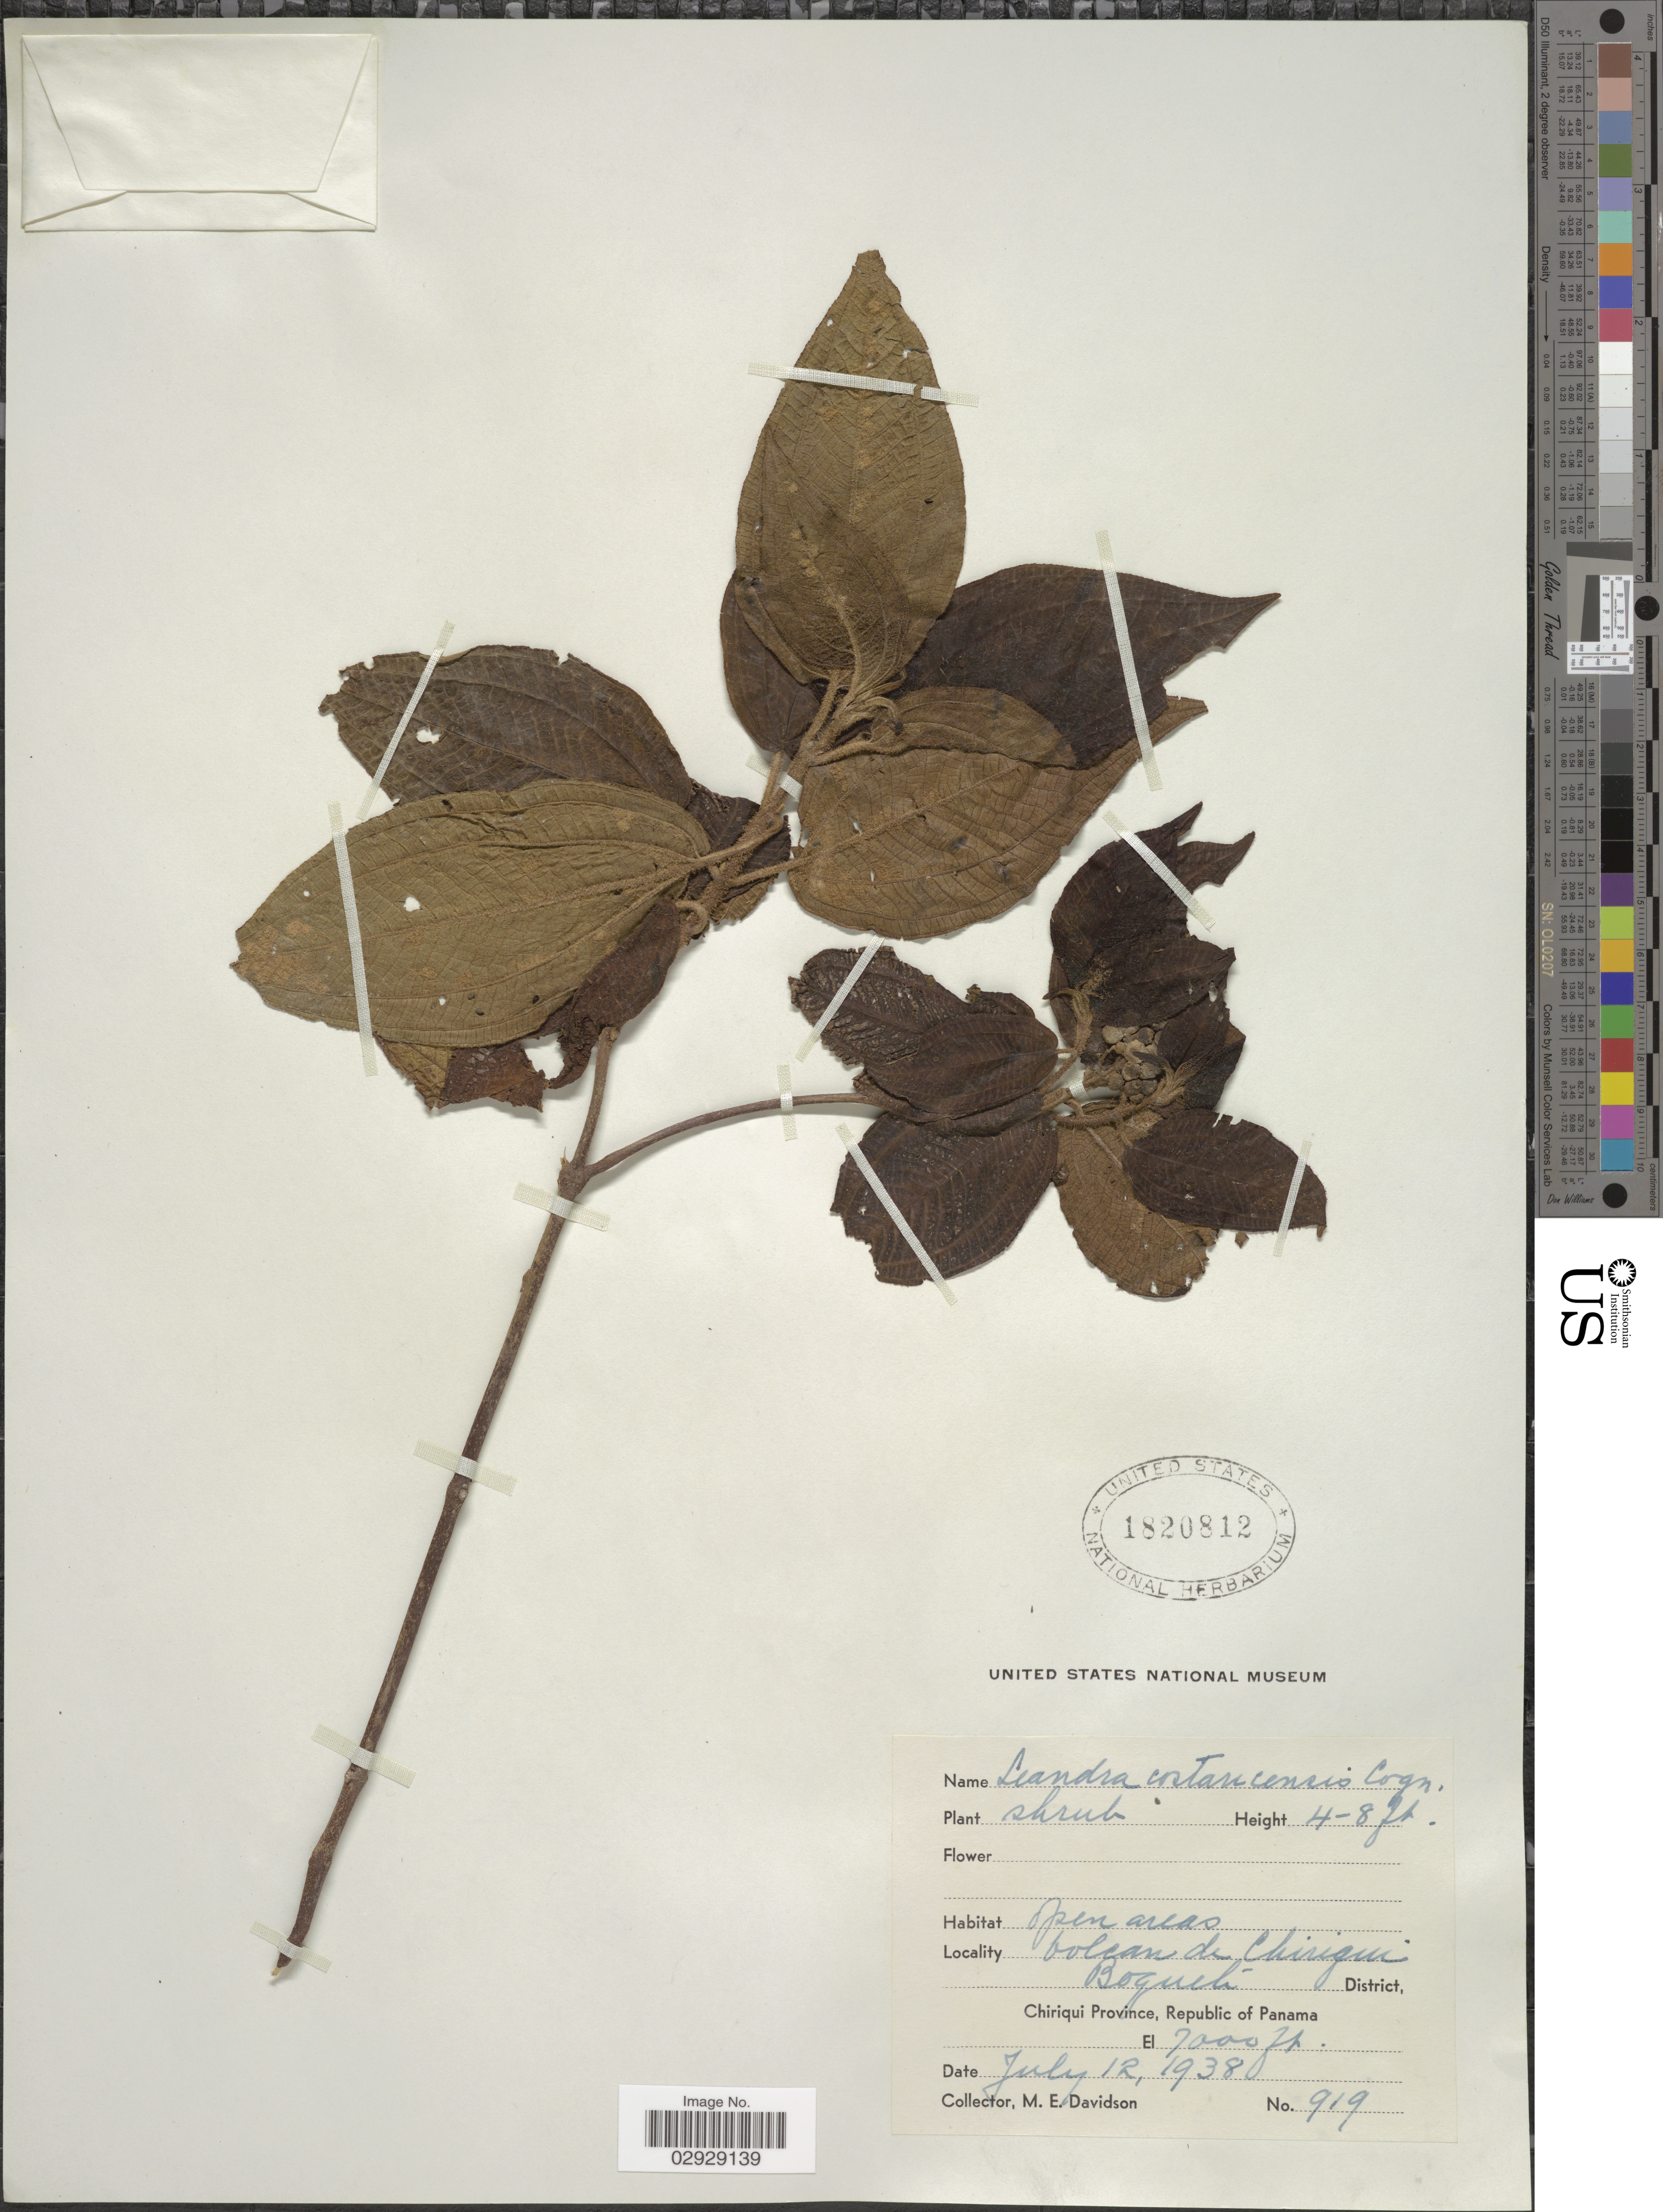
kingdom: Plantae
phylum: Tracheophyta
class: Magnoliopsida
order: Myrtales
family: Melastomataceae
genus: Leandra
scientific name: Leandra costaricensis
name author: Cogn.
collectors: M. E. Davidson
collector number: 919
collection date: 1938-07-12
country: Panama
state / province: Chiriqui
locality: Volcan de Chiriqui. Boquete District.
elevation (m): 2134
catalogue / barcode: US 1820812